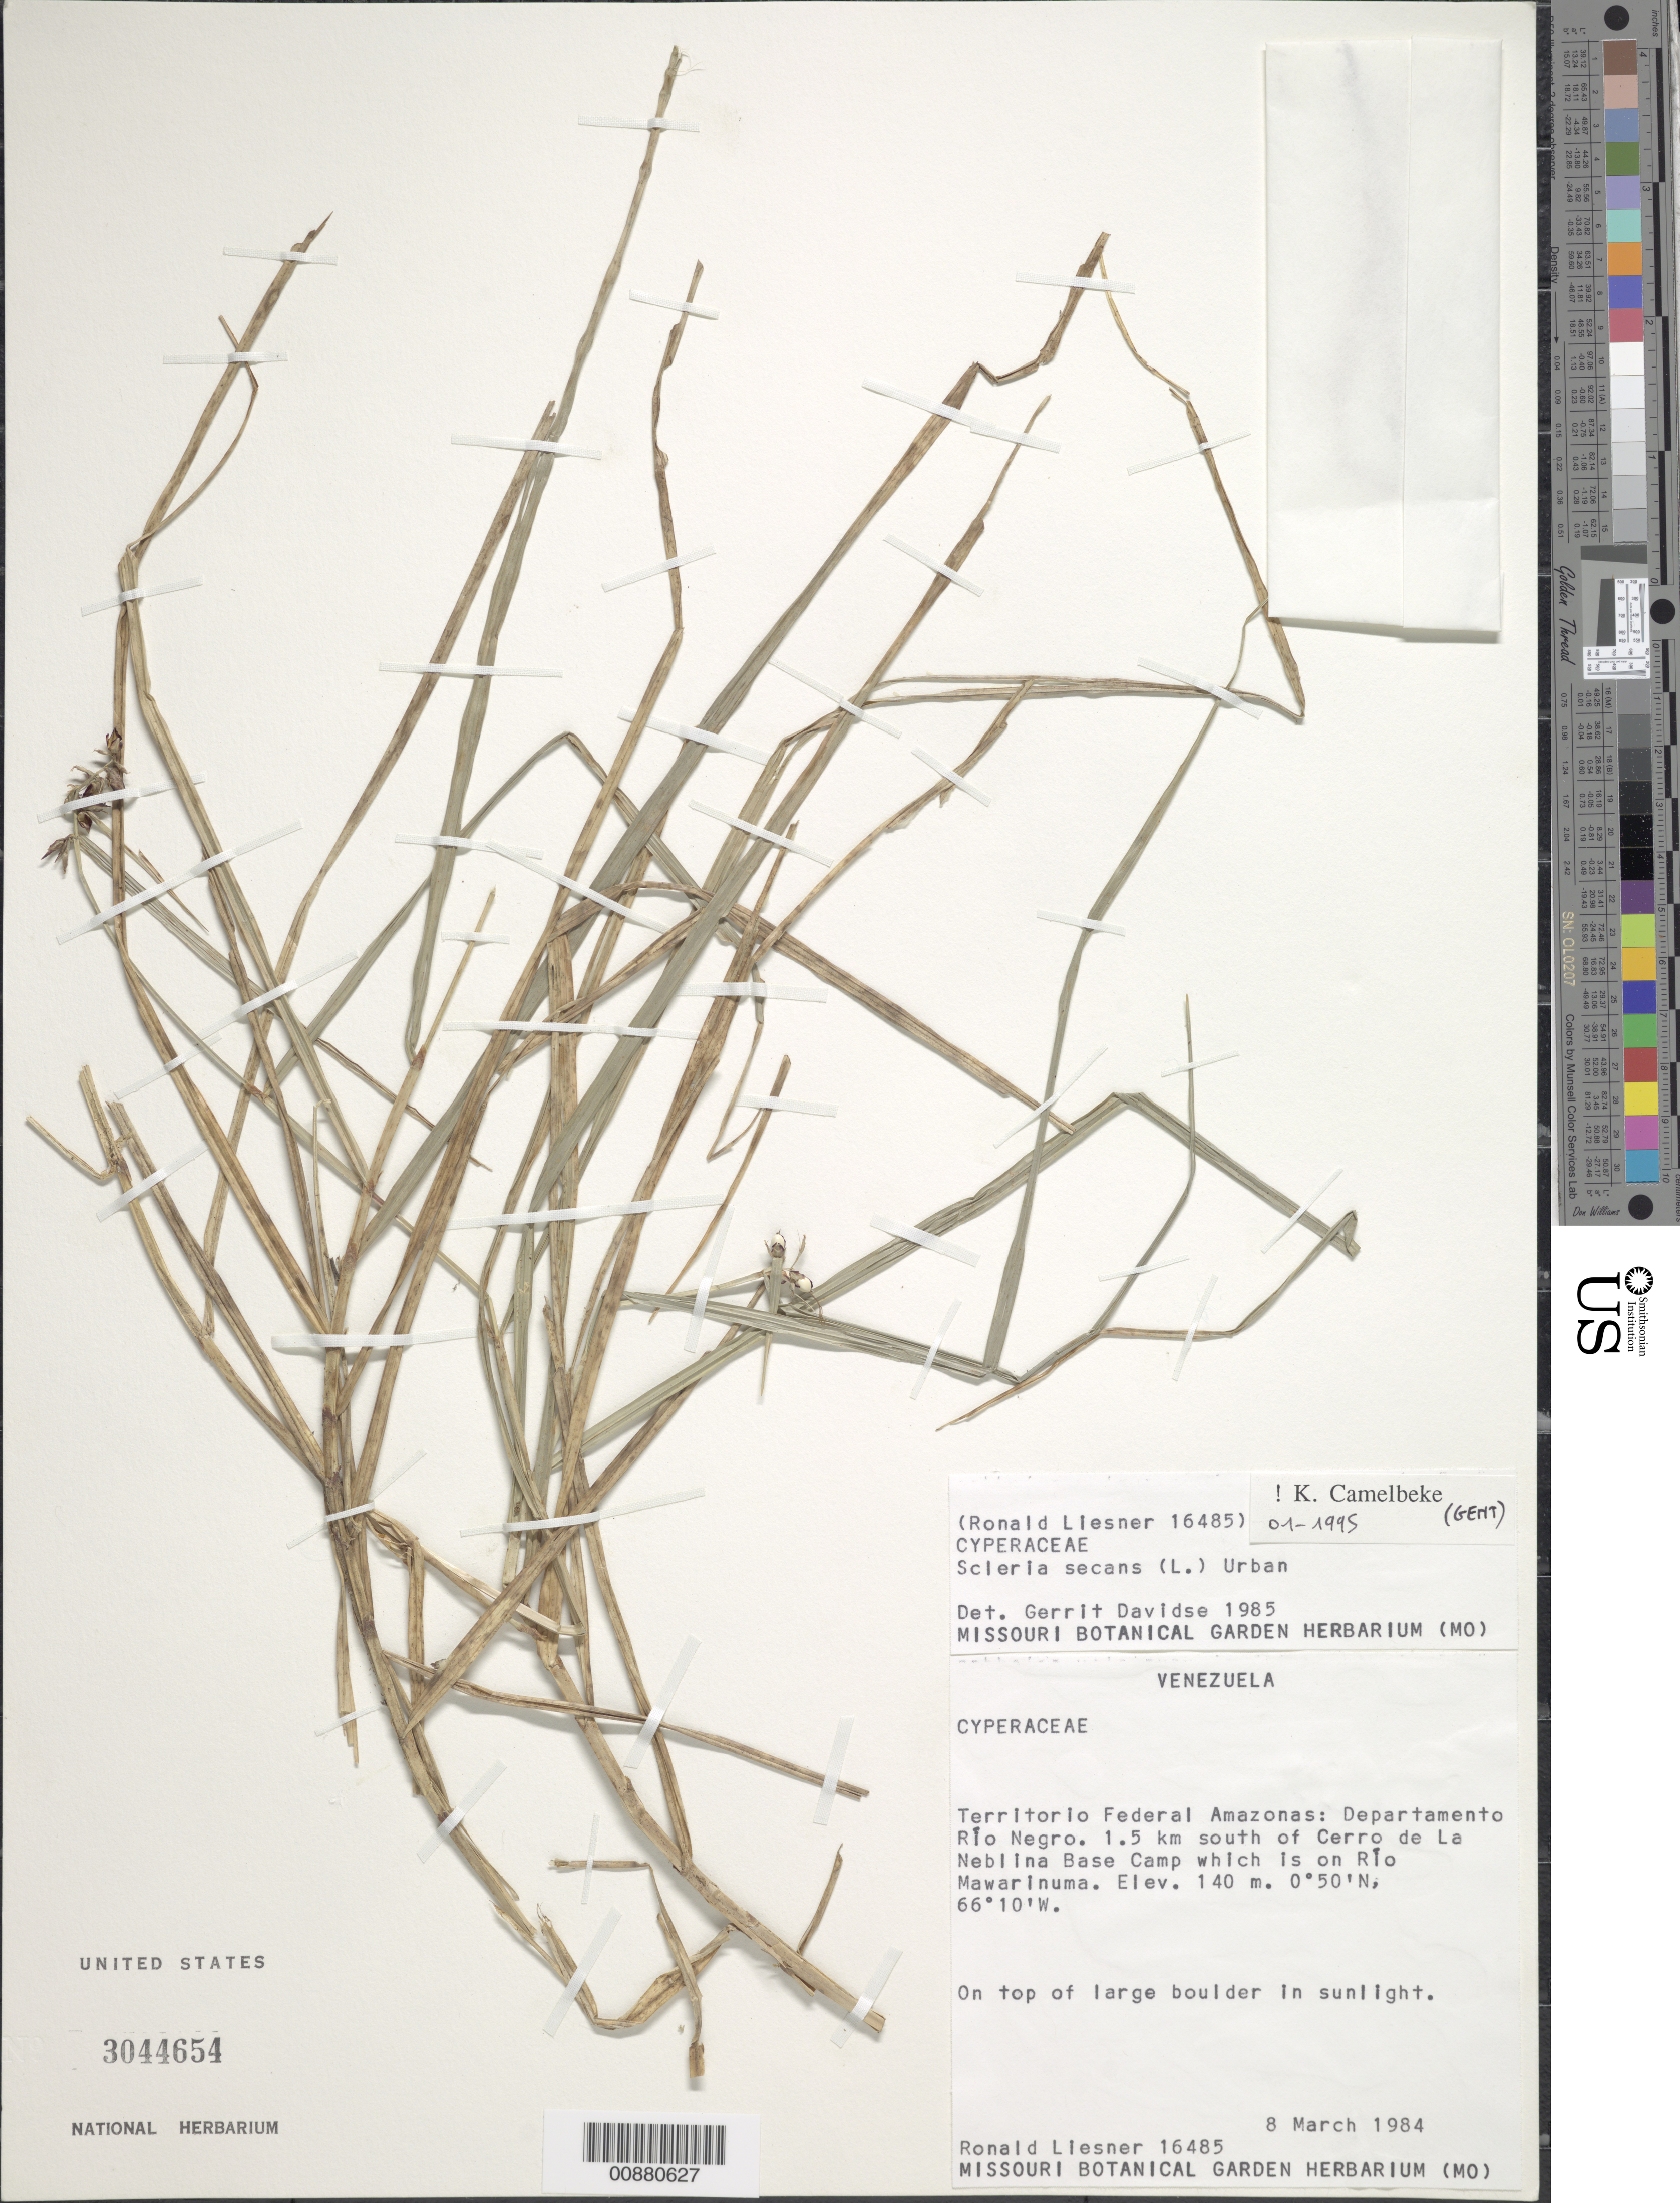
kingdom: Plantae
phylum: Tracheophyta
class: Liliopsida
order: Poales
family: Cyperaceae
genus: Scleria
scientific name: Scleria secans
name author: (L.) Urb.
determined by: Camelbeke, K.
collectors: R. L. Liesner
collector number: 16485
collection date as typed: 8-Mar-84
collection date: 1984-03-08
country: Venezuela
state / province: Amazonas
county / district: Río Negro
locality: Río Mawarinuma, 1.5 km S of Cerro de La Neblina Base Camp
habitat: Top of large boulder in sunlight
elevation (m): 140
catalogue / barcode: US 3044654